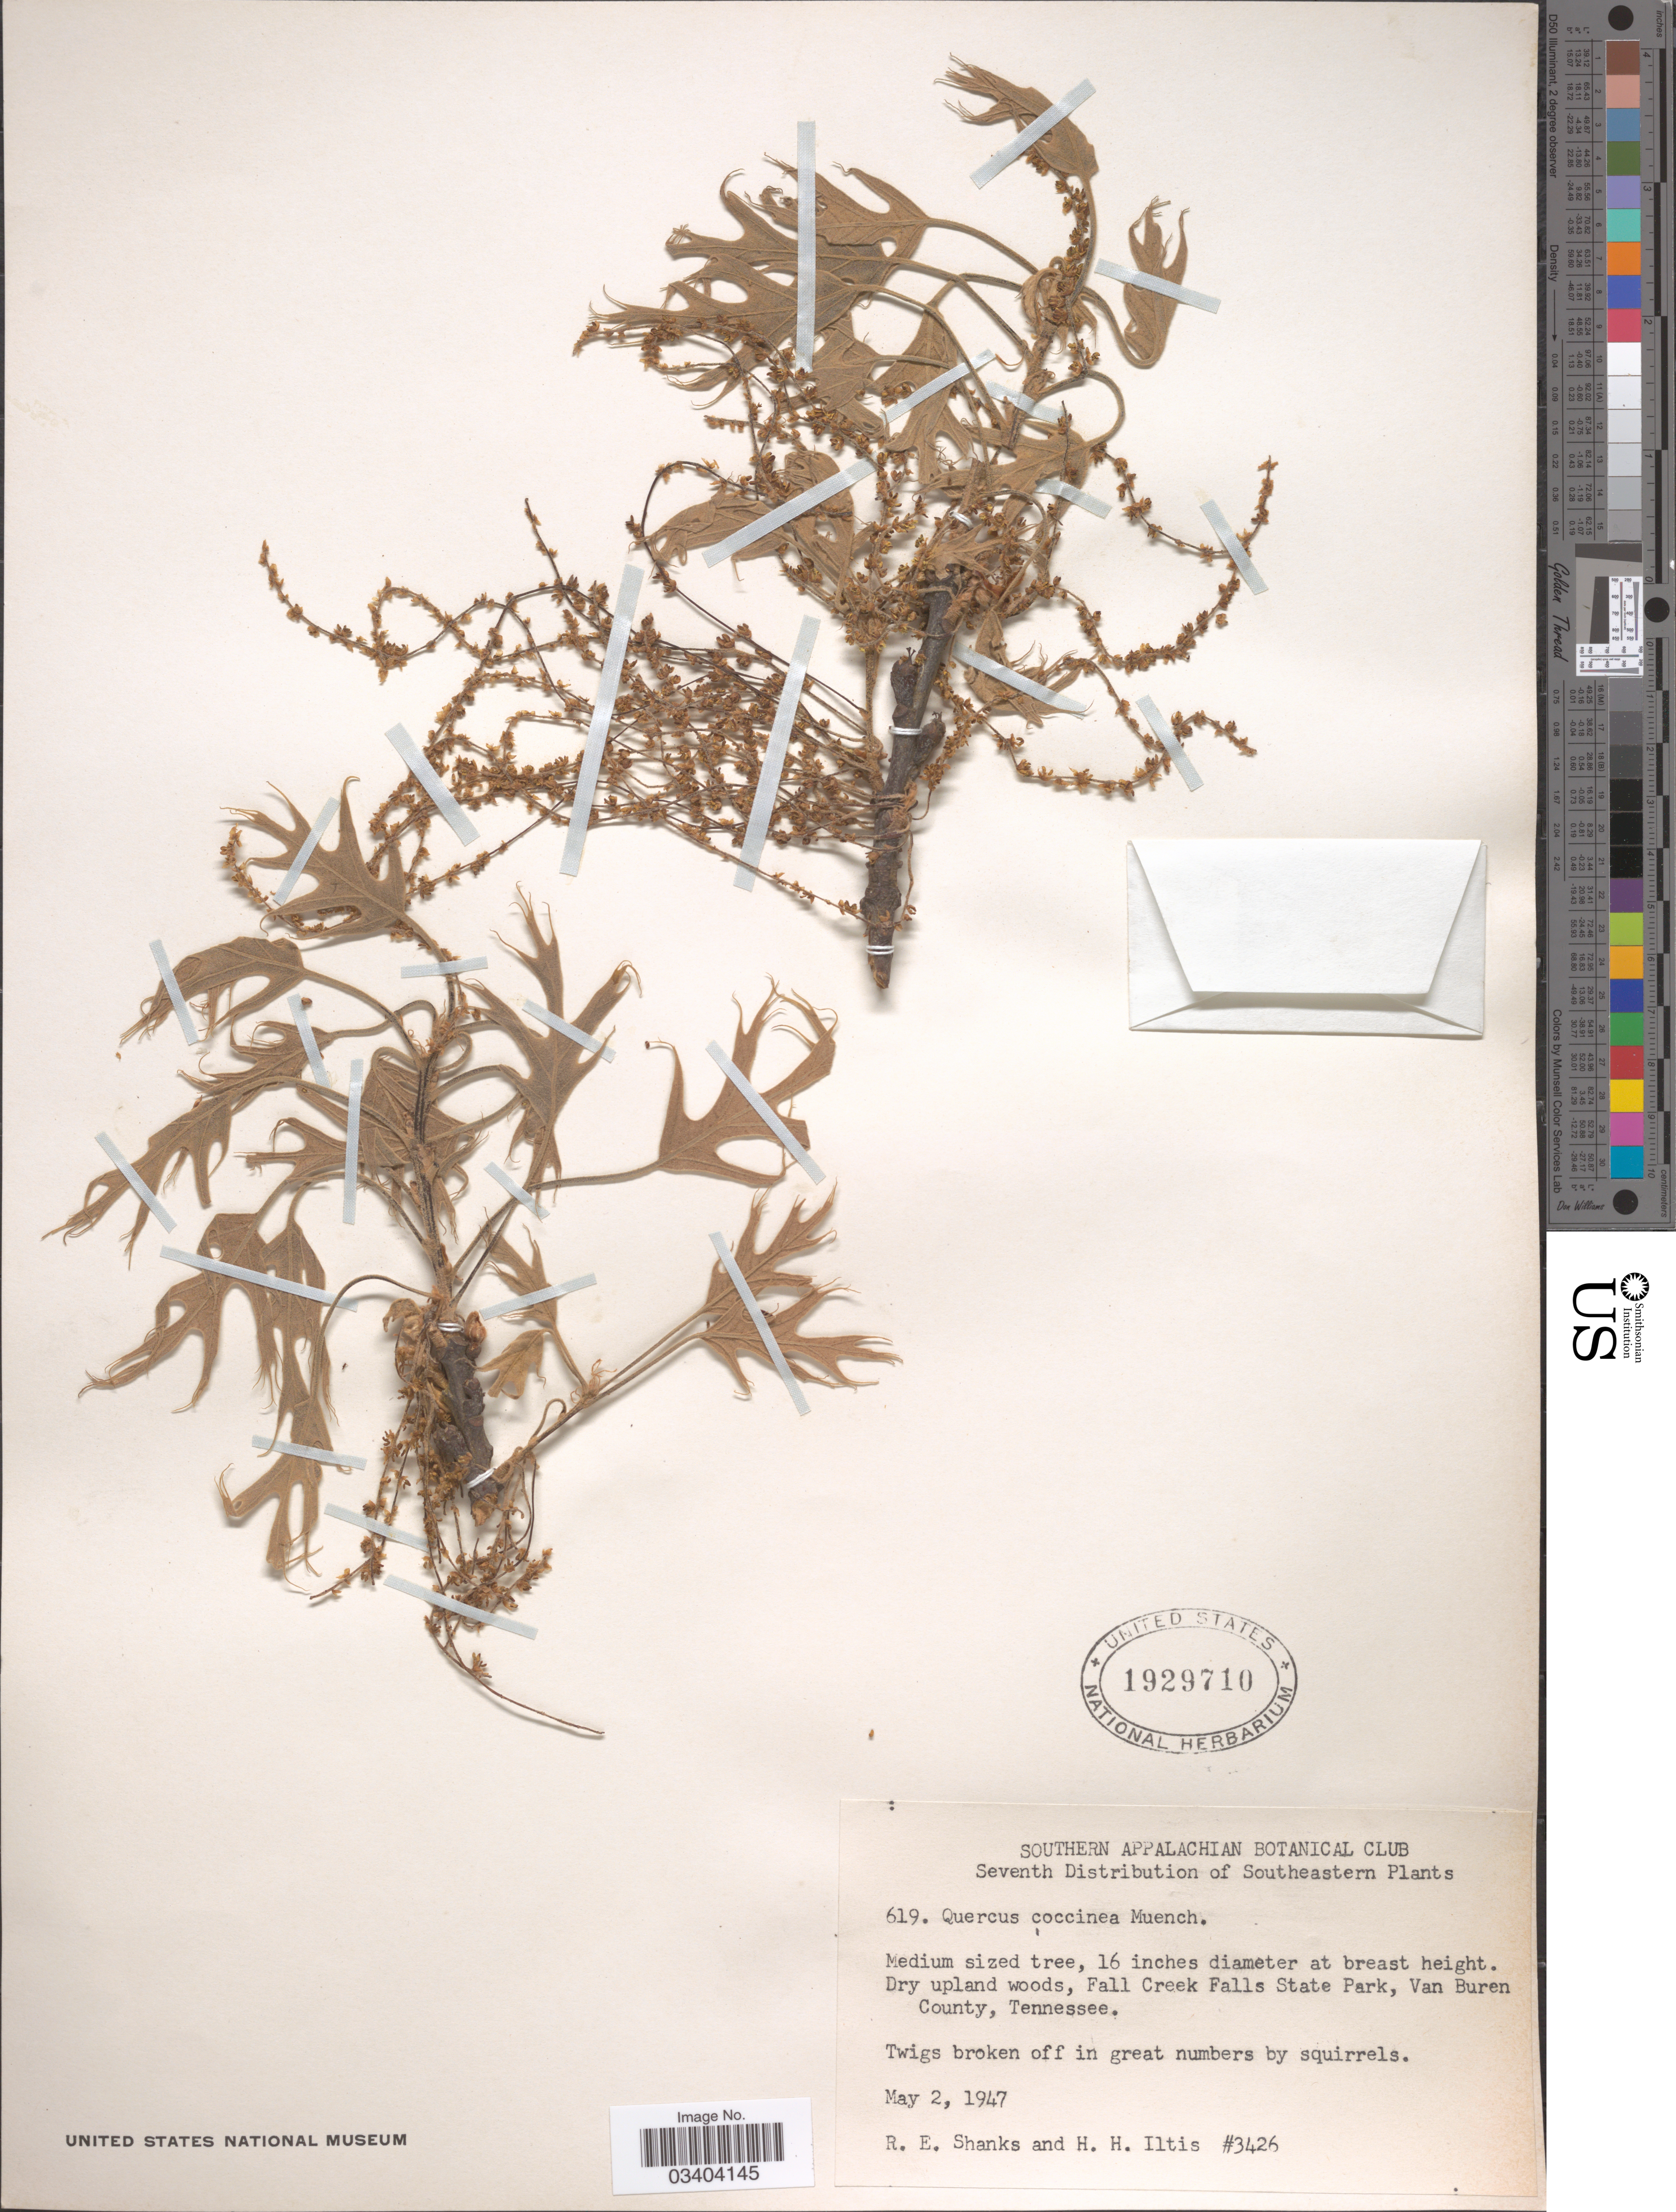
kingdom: Plantae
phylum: Tracheophyta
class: Magnoliopsida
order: Fagales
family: Fagaceae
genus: Quercus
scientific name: Quercus coccinea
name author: Münchh.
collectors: R. Shanks & H. H. Iltis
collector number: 3426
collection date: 1947-05-02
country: United States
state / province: Tennessee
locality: Fall Creek Falls State Park, Van Buren County.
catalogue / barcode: US 1929710